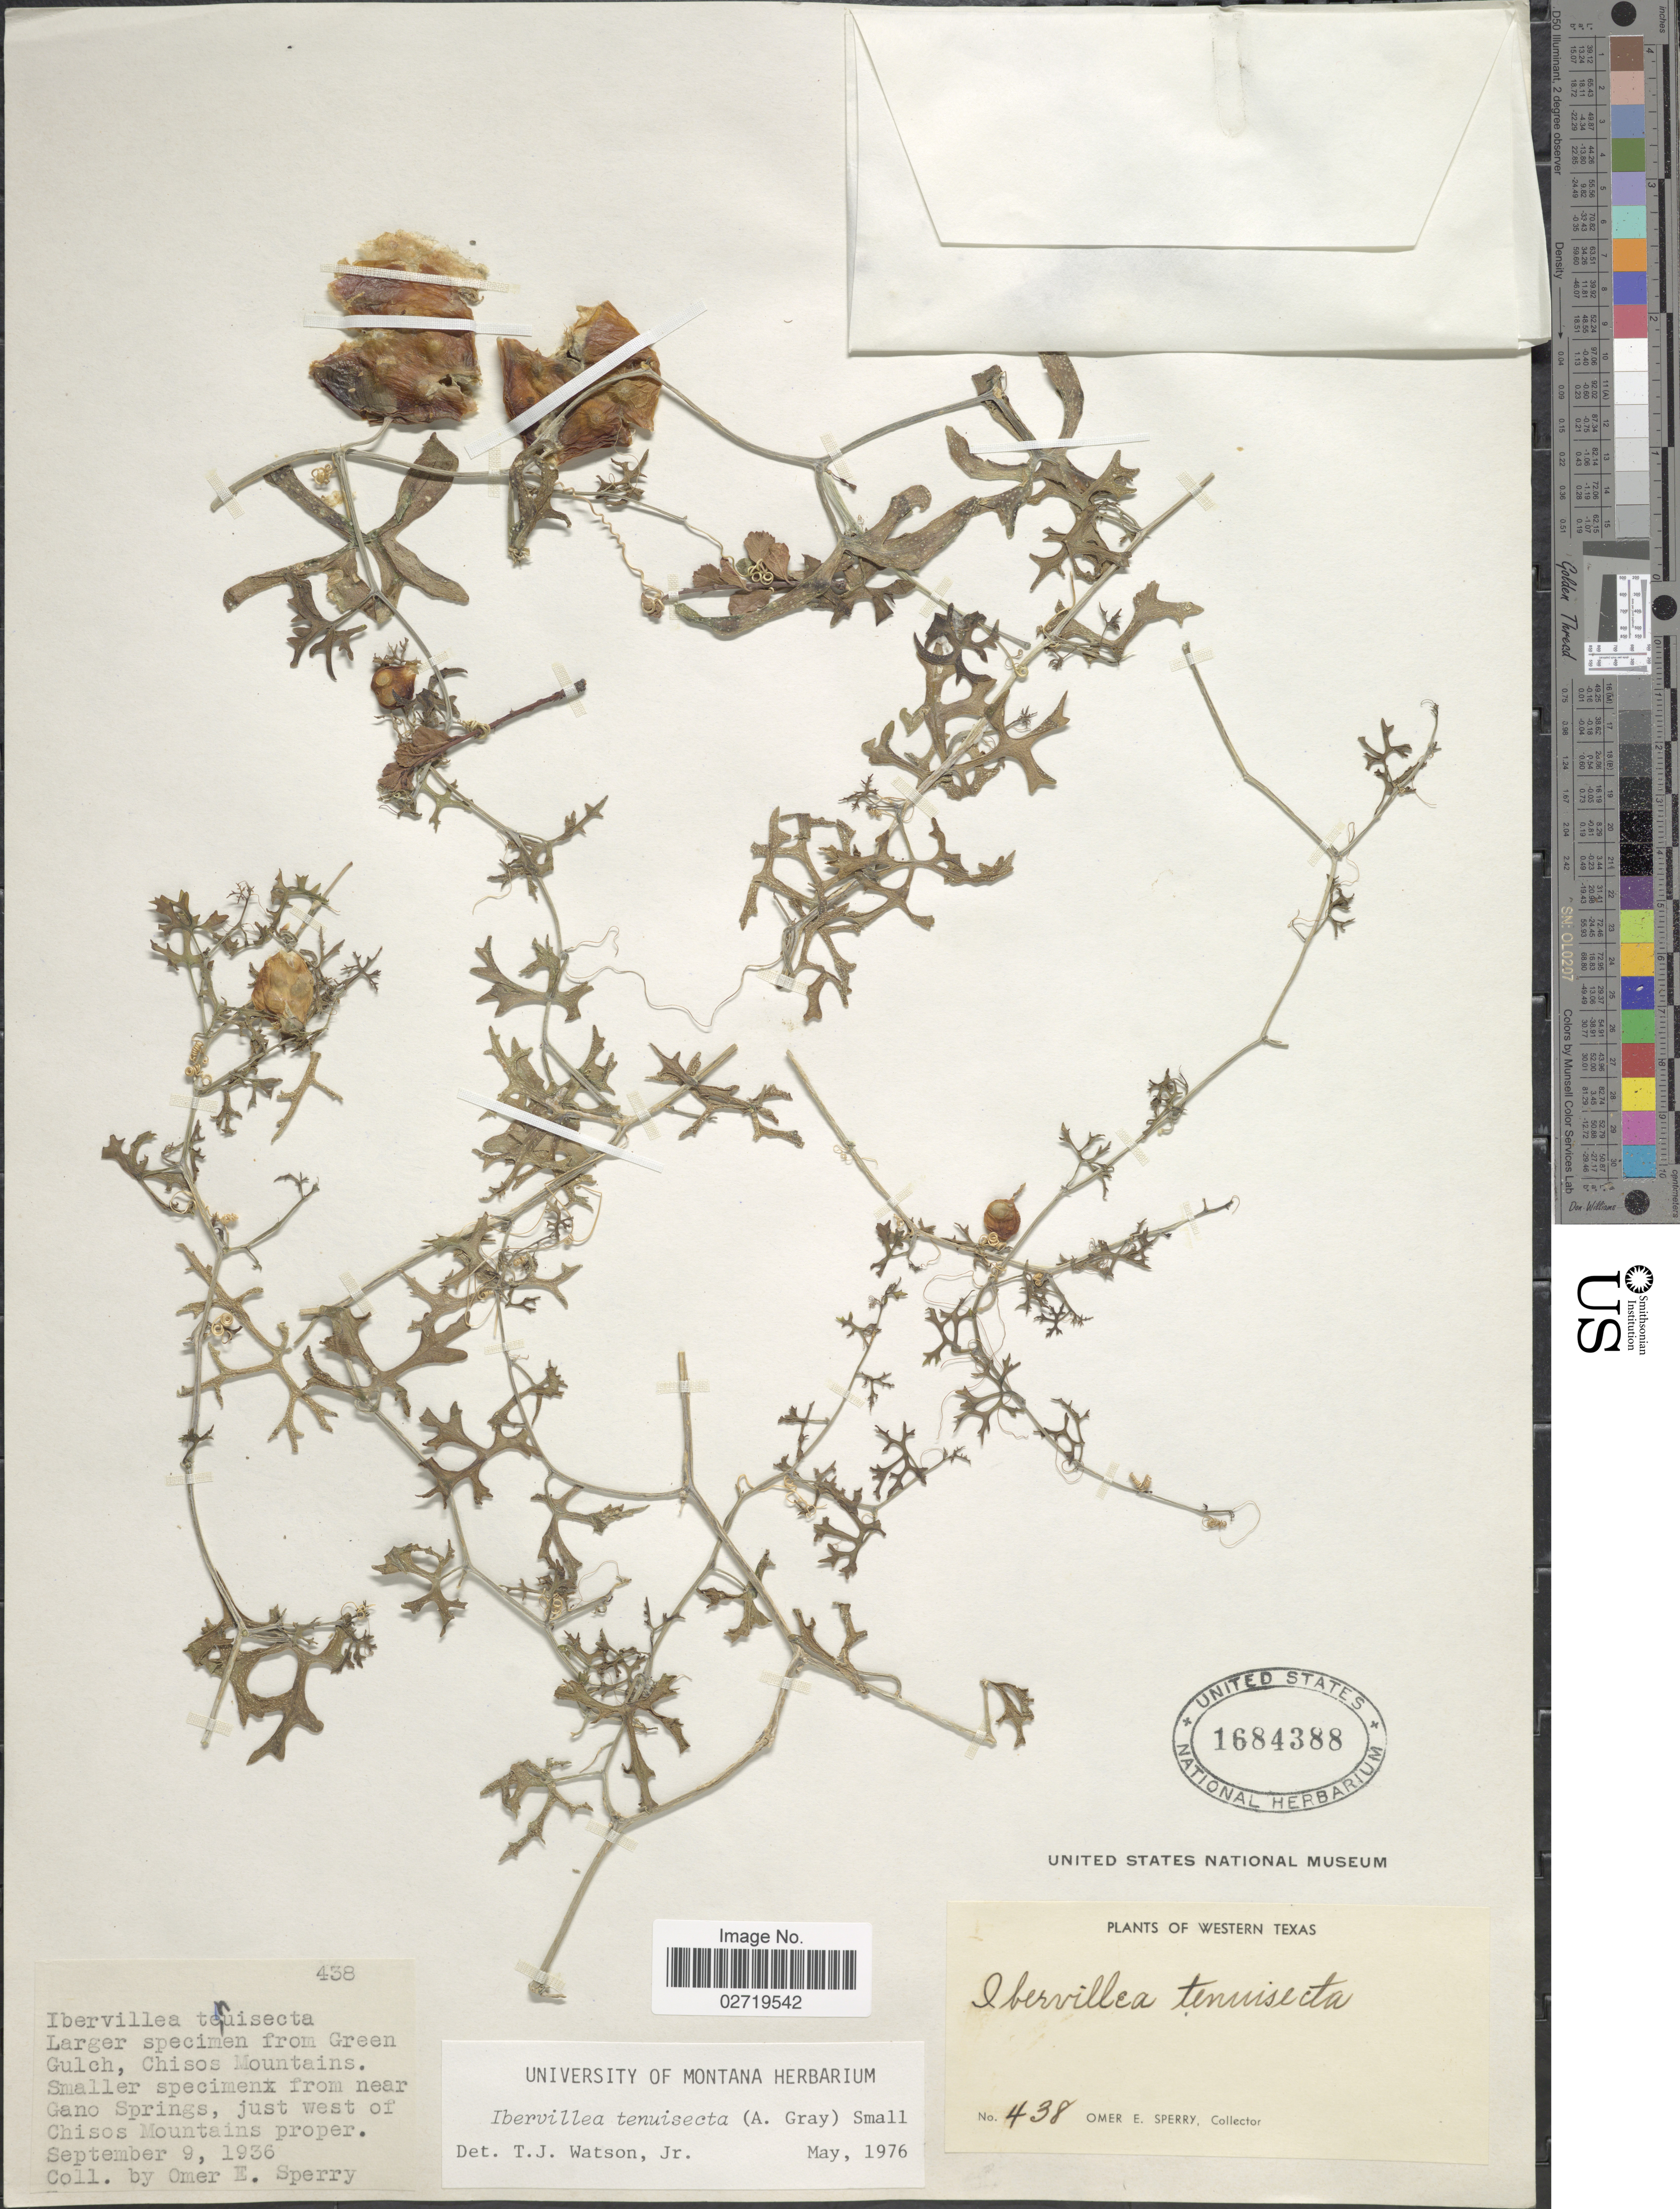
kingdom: Plantae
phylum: Tracheophyta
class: Magnoliopsida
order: Cucurbitales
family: Cucurbitaceae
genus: Ibervillea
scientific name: Ibervillea tenuisecta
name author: (A. Gray) Small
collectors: O. E. Sperry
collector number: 438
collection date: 1936-09-09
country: United States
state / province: Texas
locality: Western Texas, Larger specimen from Green Gulch, Chisos Mountains, near Cano Springs, just west of Chisos Mountains proper.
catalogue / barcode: US 1684388